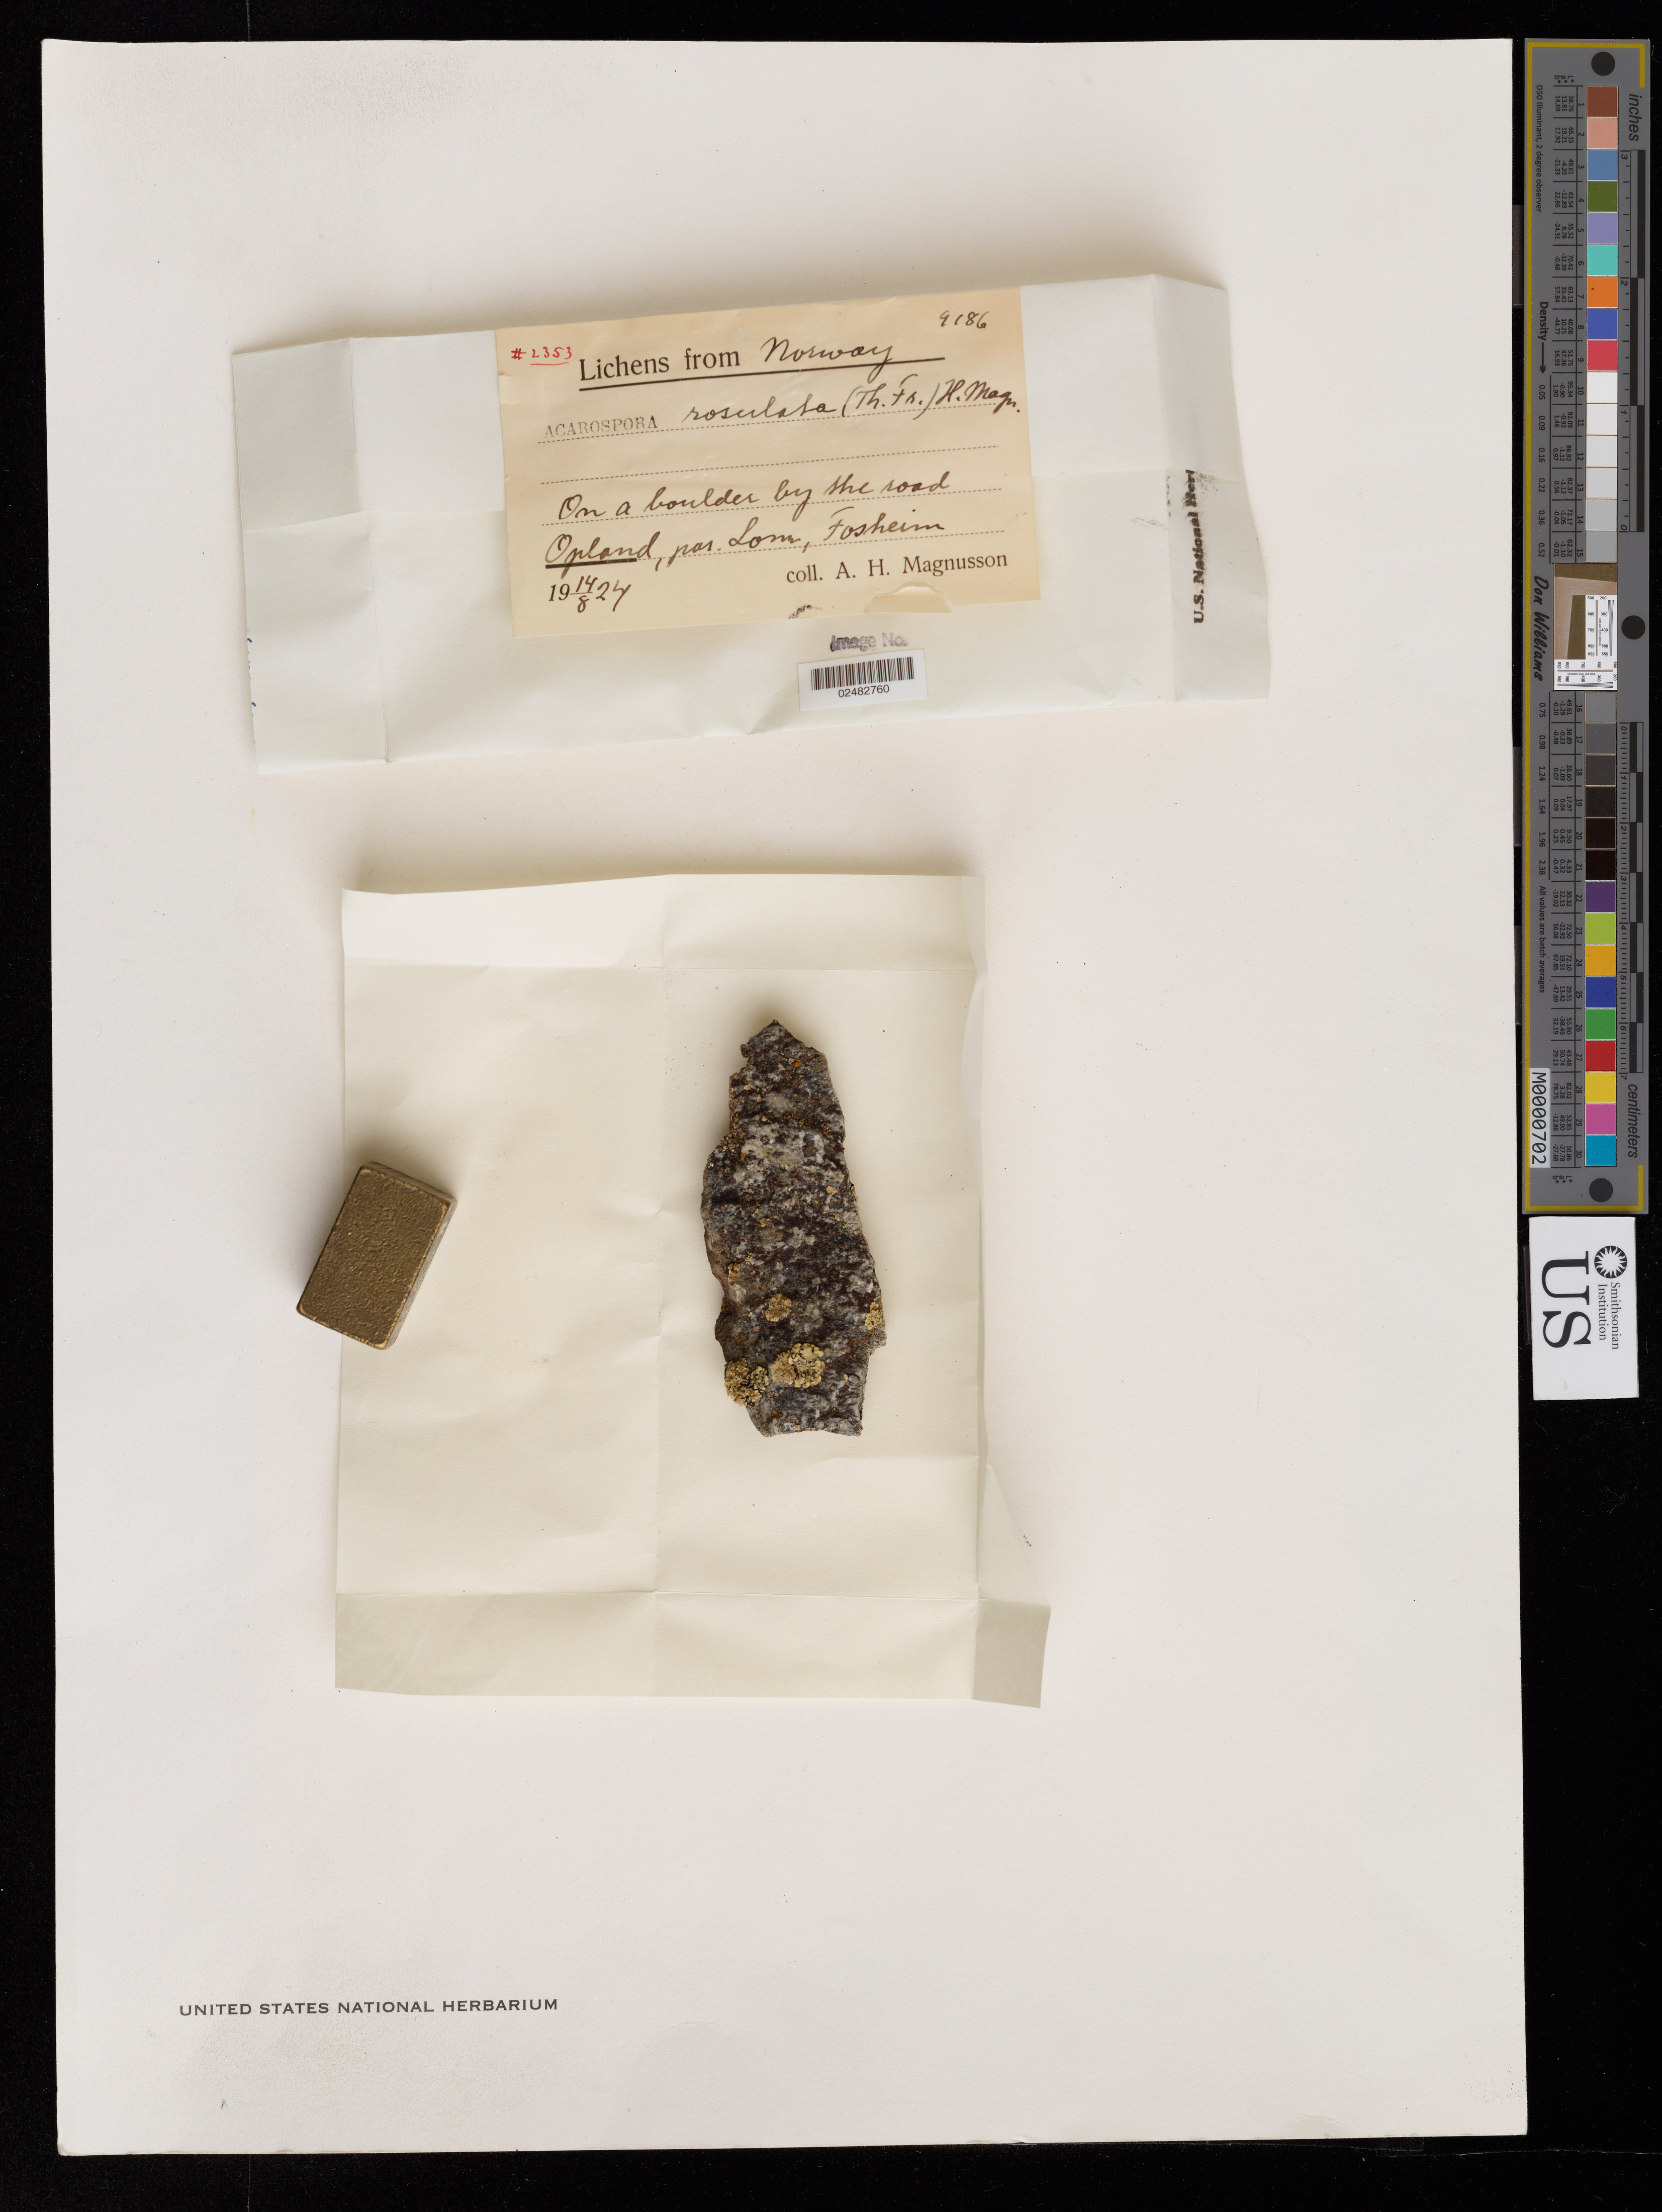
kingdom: Fungi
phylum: Ascomycota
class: Lecanoromycetes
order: Acarosporales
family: Acarosporaceae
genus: Acarospora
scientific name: Acarospora rosulata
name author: (Th. Fr.) H. Magn.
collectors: A. H. Magnusson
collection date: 1924-08-14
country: Norway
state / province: Oppland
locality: Opland, par. Lom, Fosheim.